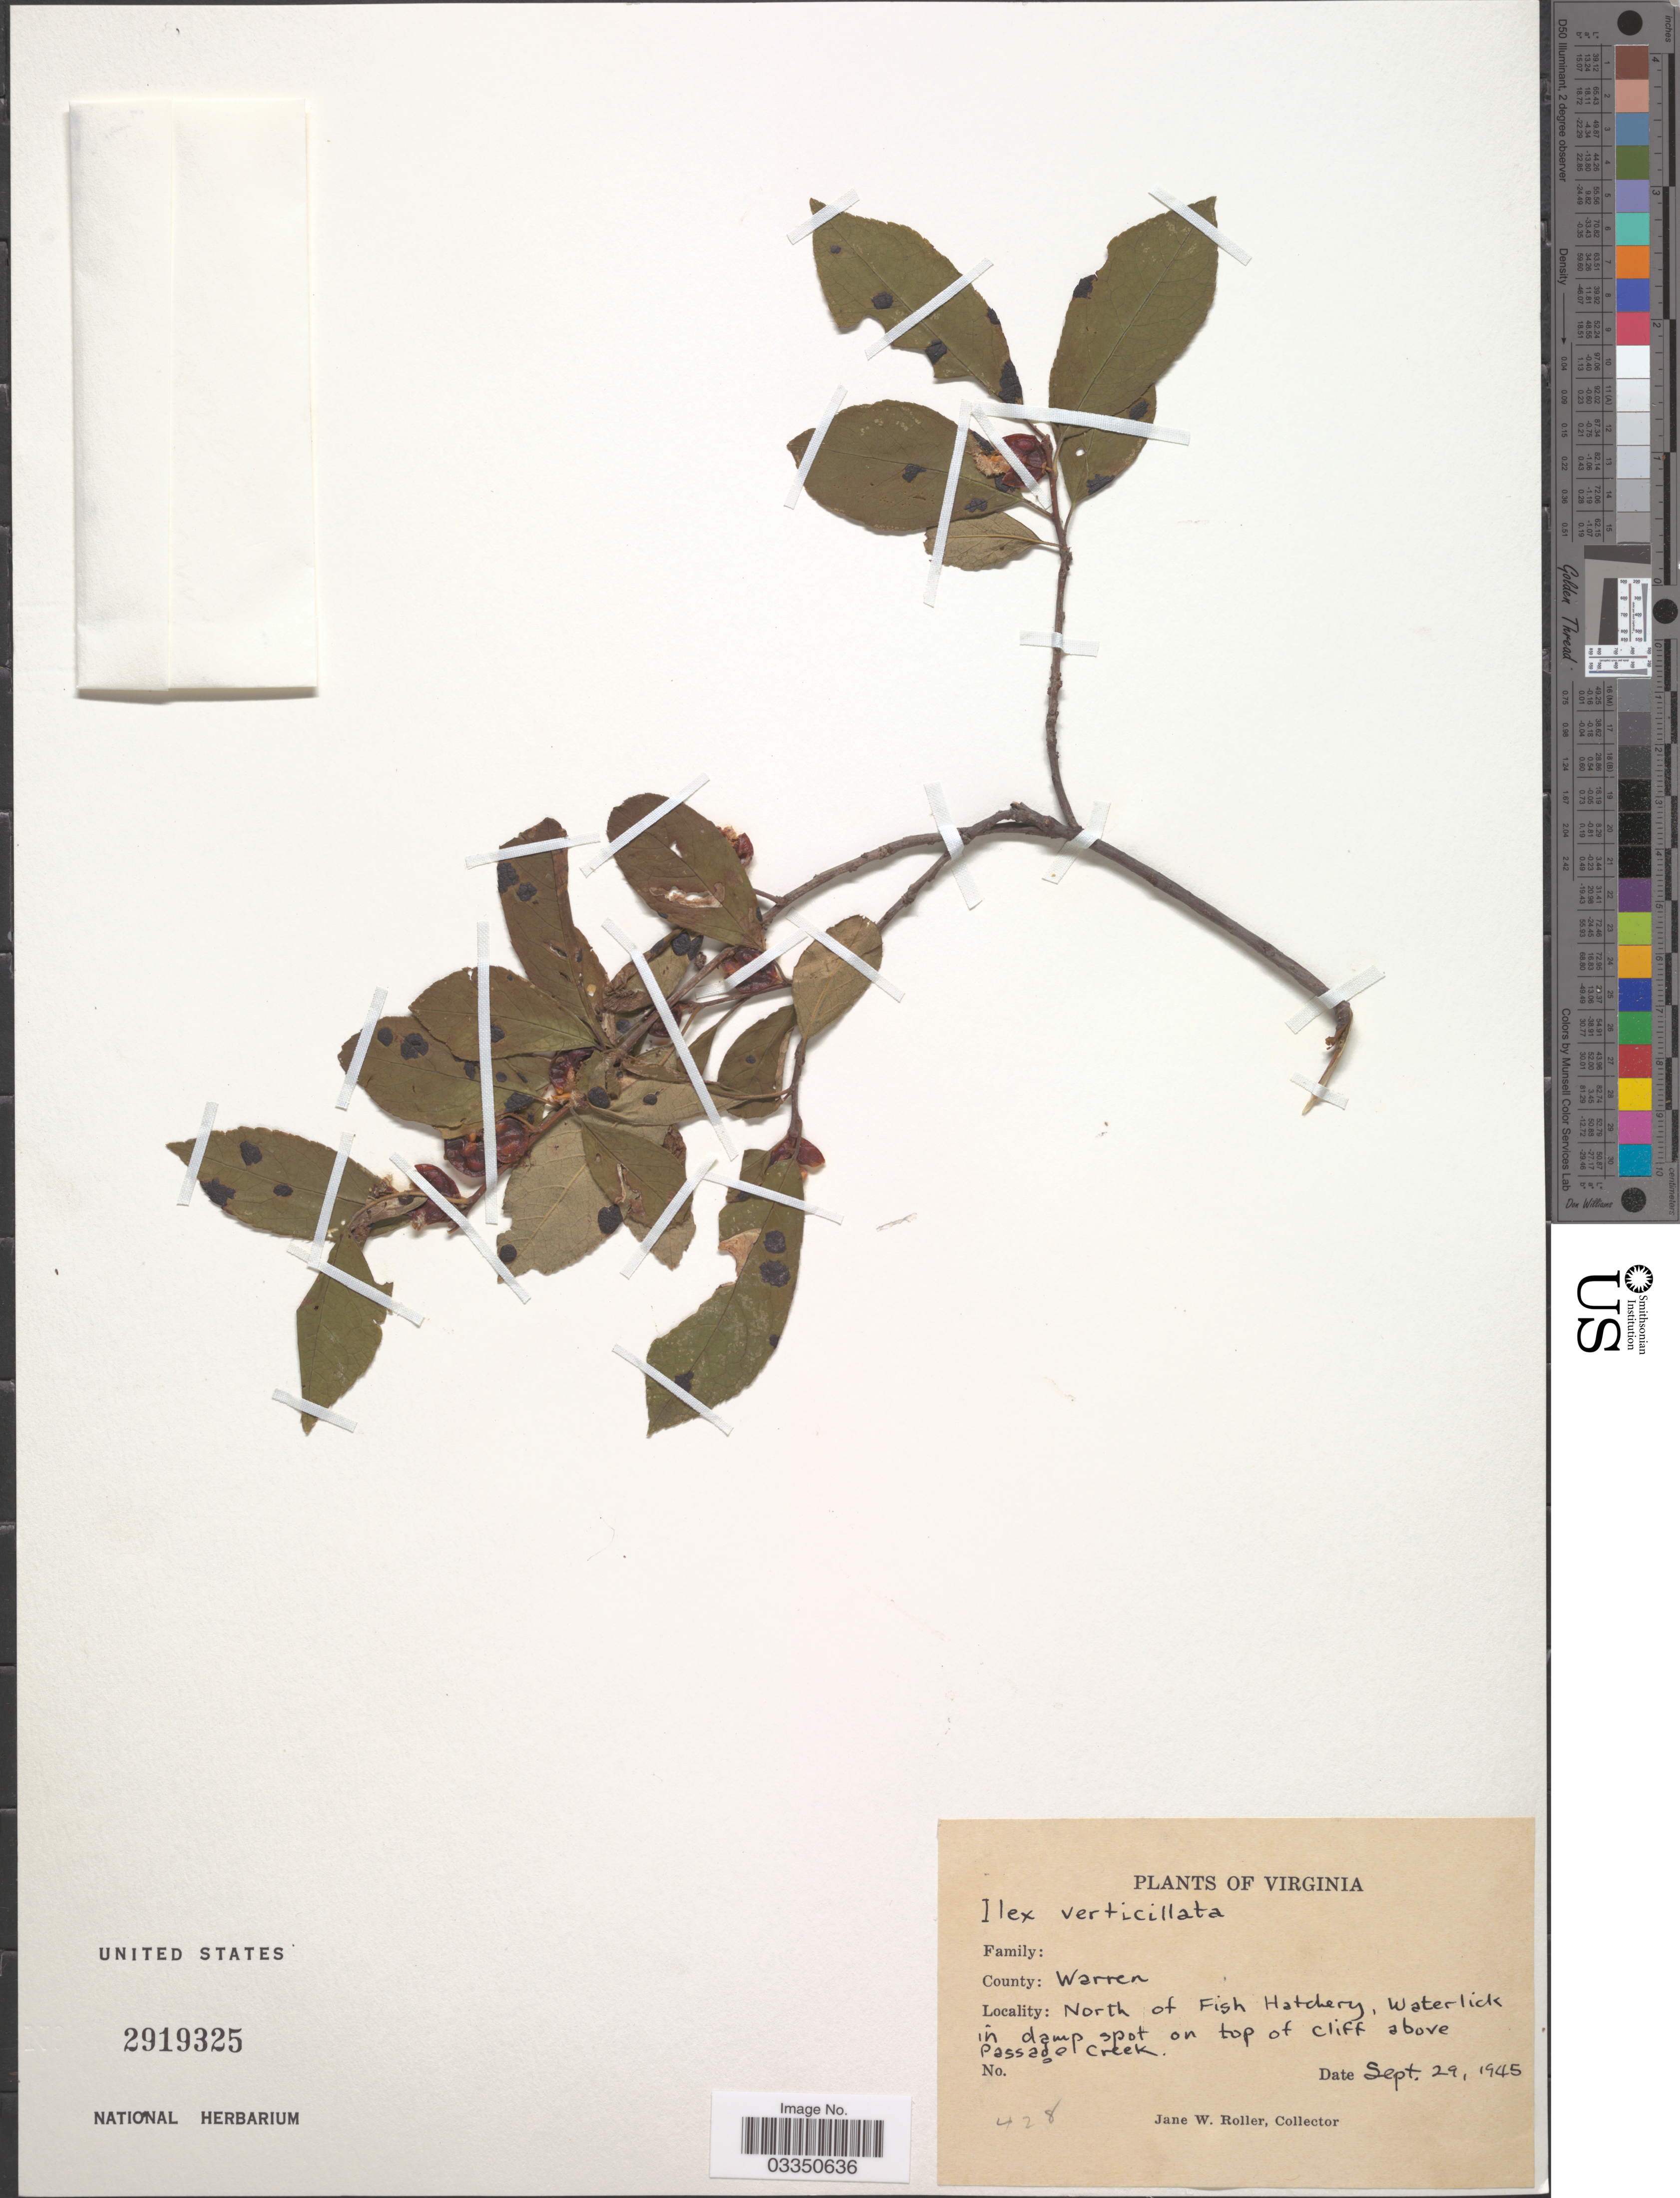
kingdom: Plantae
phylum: Tracheophyta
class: Magnoliopsida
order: Aquifoliales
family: Aquifoliaceae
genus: Ilex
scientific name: Ilex verticillata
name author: (L.) A. Gray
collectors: J. W. Roller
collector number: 428?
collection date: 1945-09-29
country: United States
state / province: Virginia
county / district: Warren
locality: North of Fish Hatchery, Waterlick in damp spot on top of cliff above Passage Creek.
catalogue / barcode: US 2919325